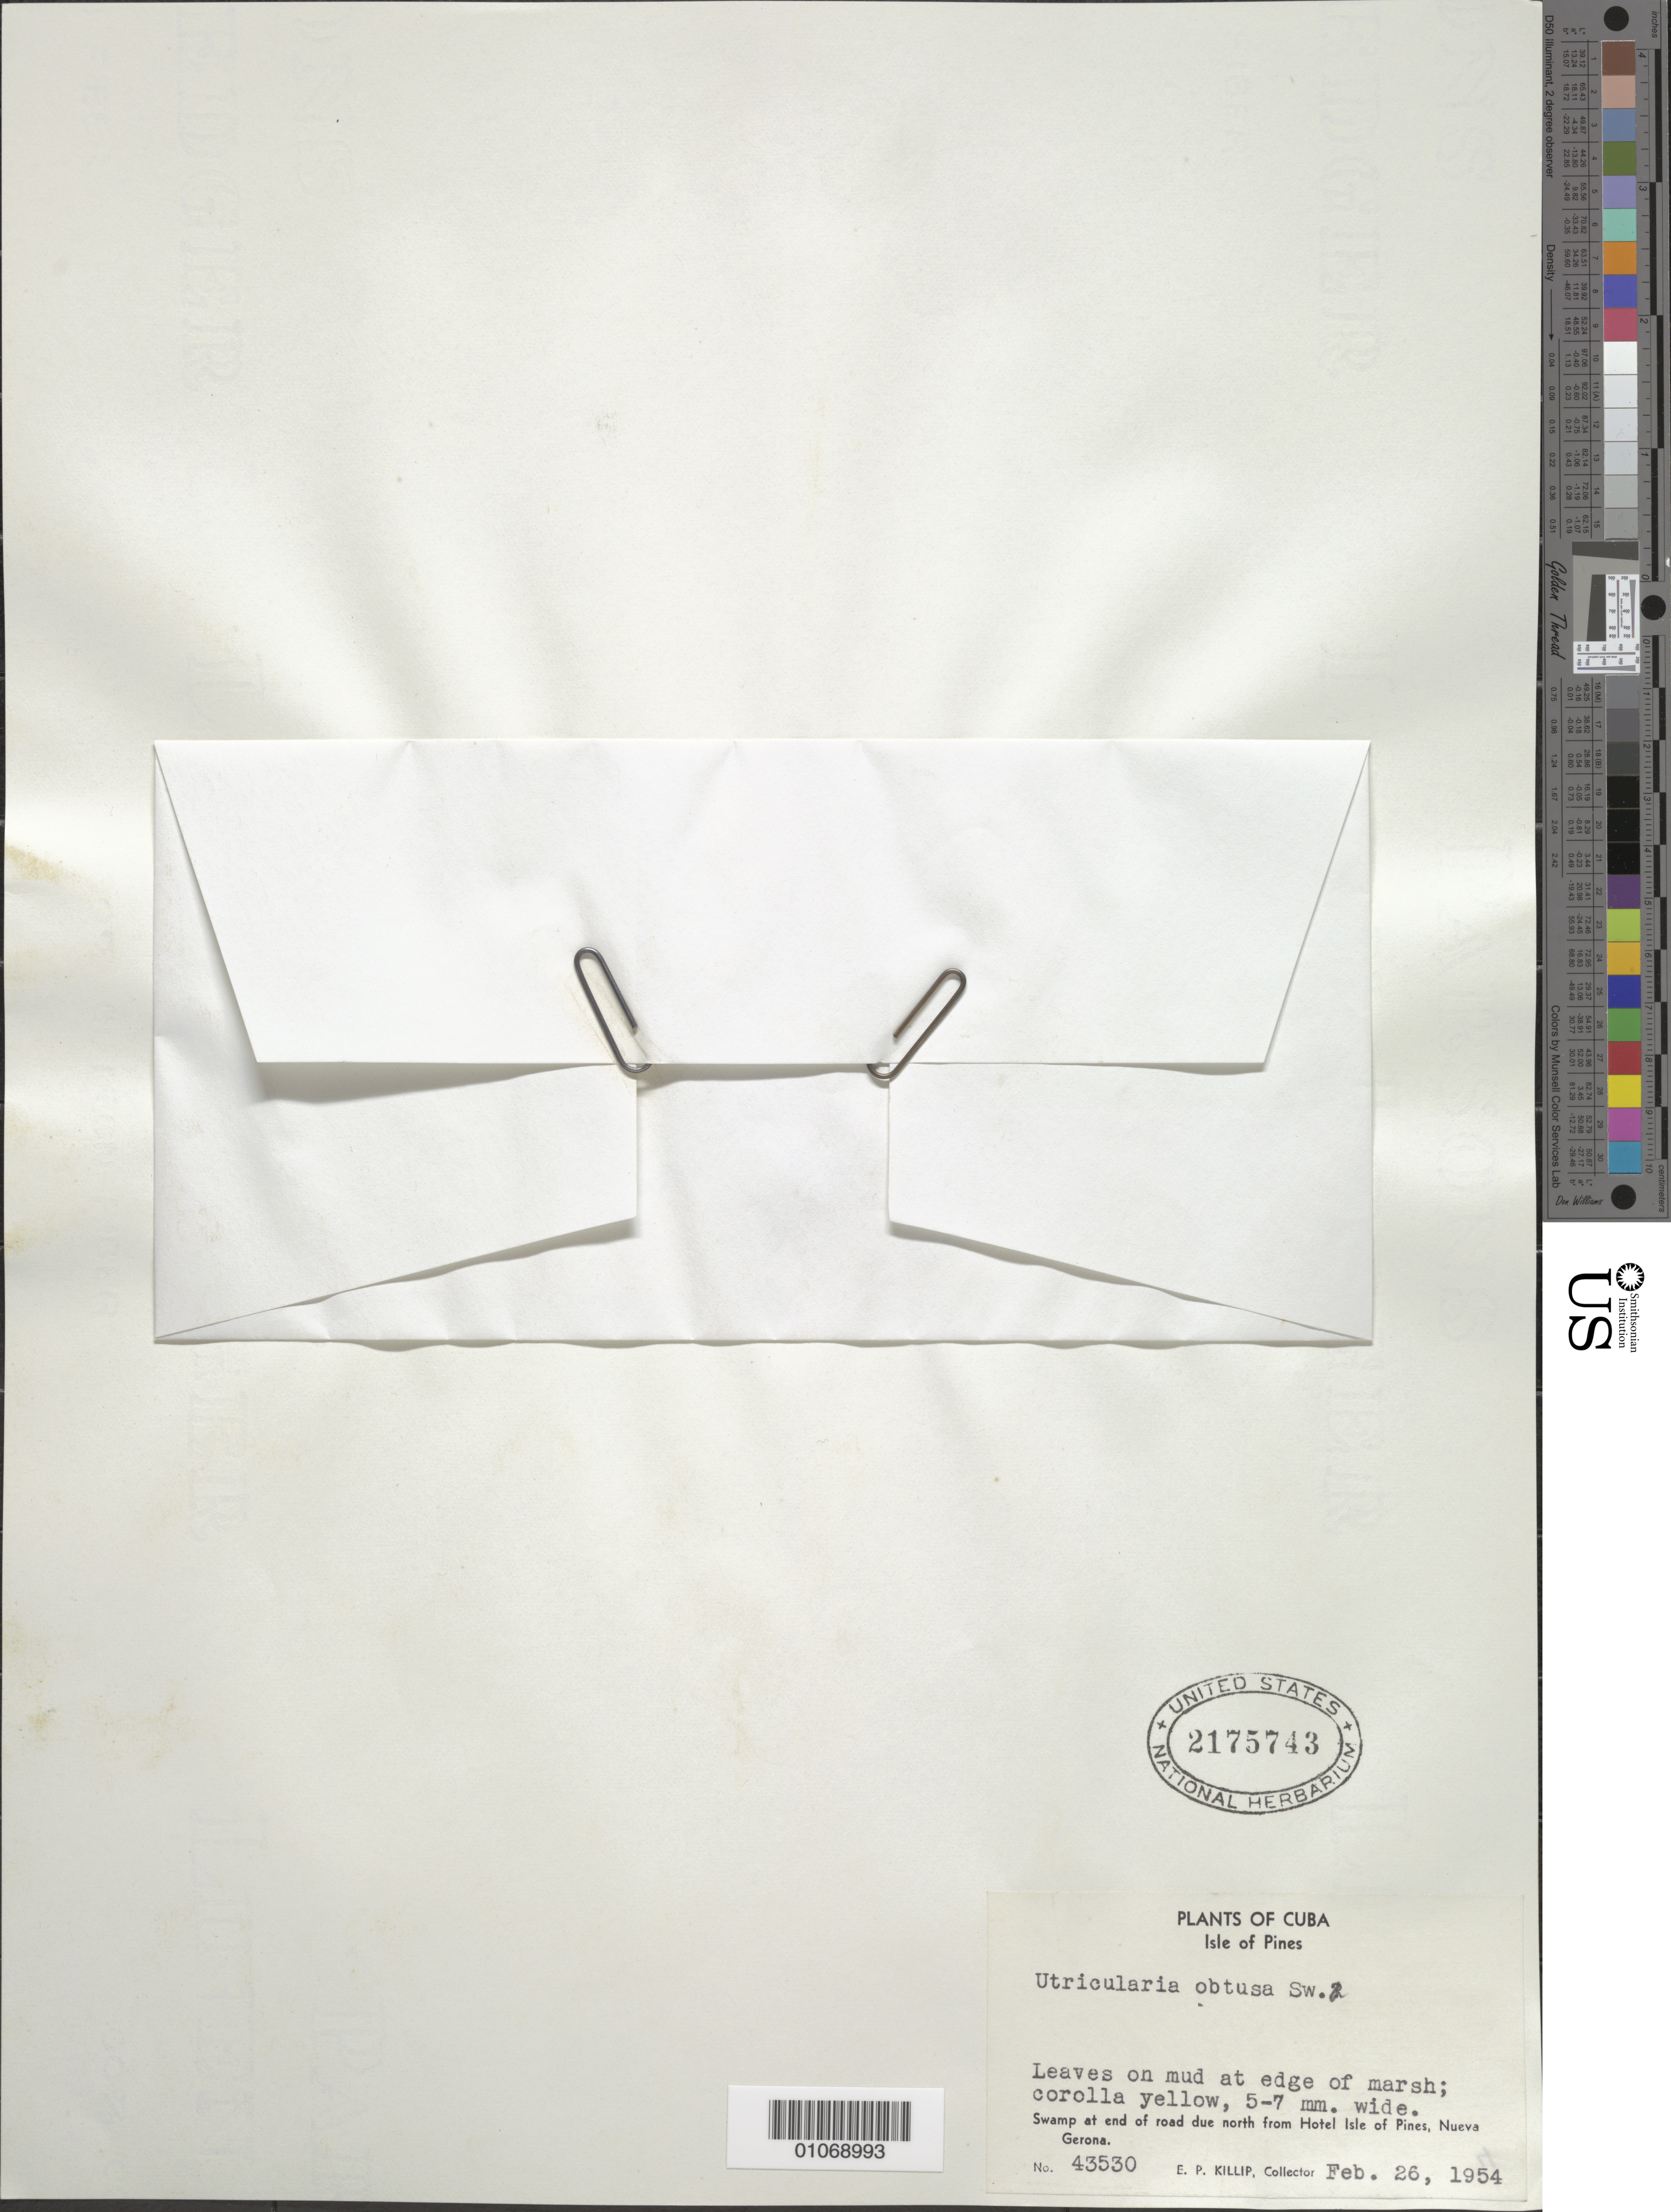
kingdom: Plantae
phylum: Tracheophyta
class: Magnoliopsida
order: Lamiales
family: Lentibulariaceae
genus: Utricularia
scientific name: Utricularia gibba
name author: L.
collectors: E. P. Killip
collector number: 43530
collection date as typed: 26 Feb 1954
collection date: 1954-02-26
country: Cuba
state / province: Isla de La Juventud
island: Isla de la Juventud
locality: Swamp at end of road due north from Hotel Isle of Pines, Nueva Gerona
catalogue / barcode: US 2175743